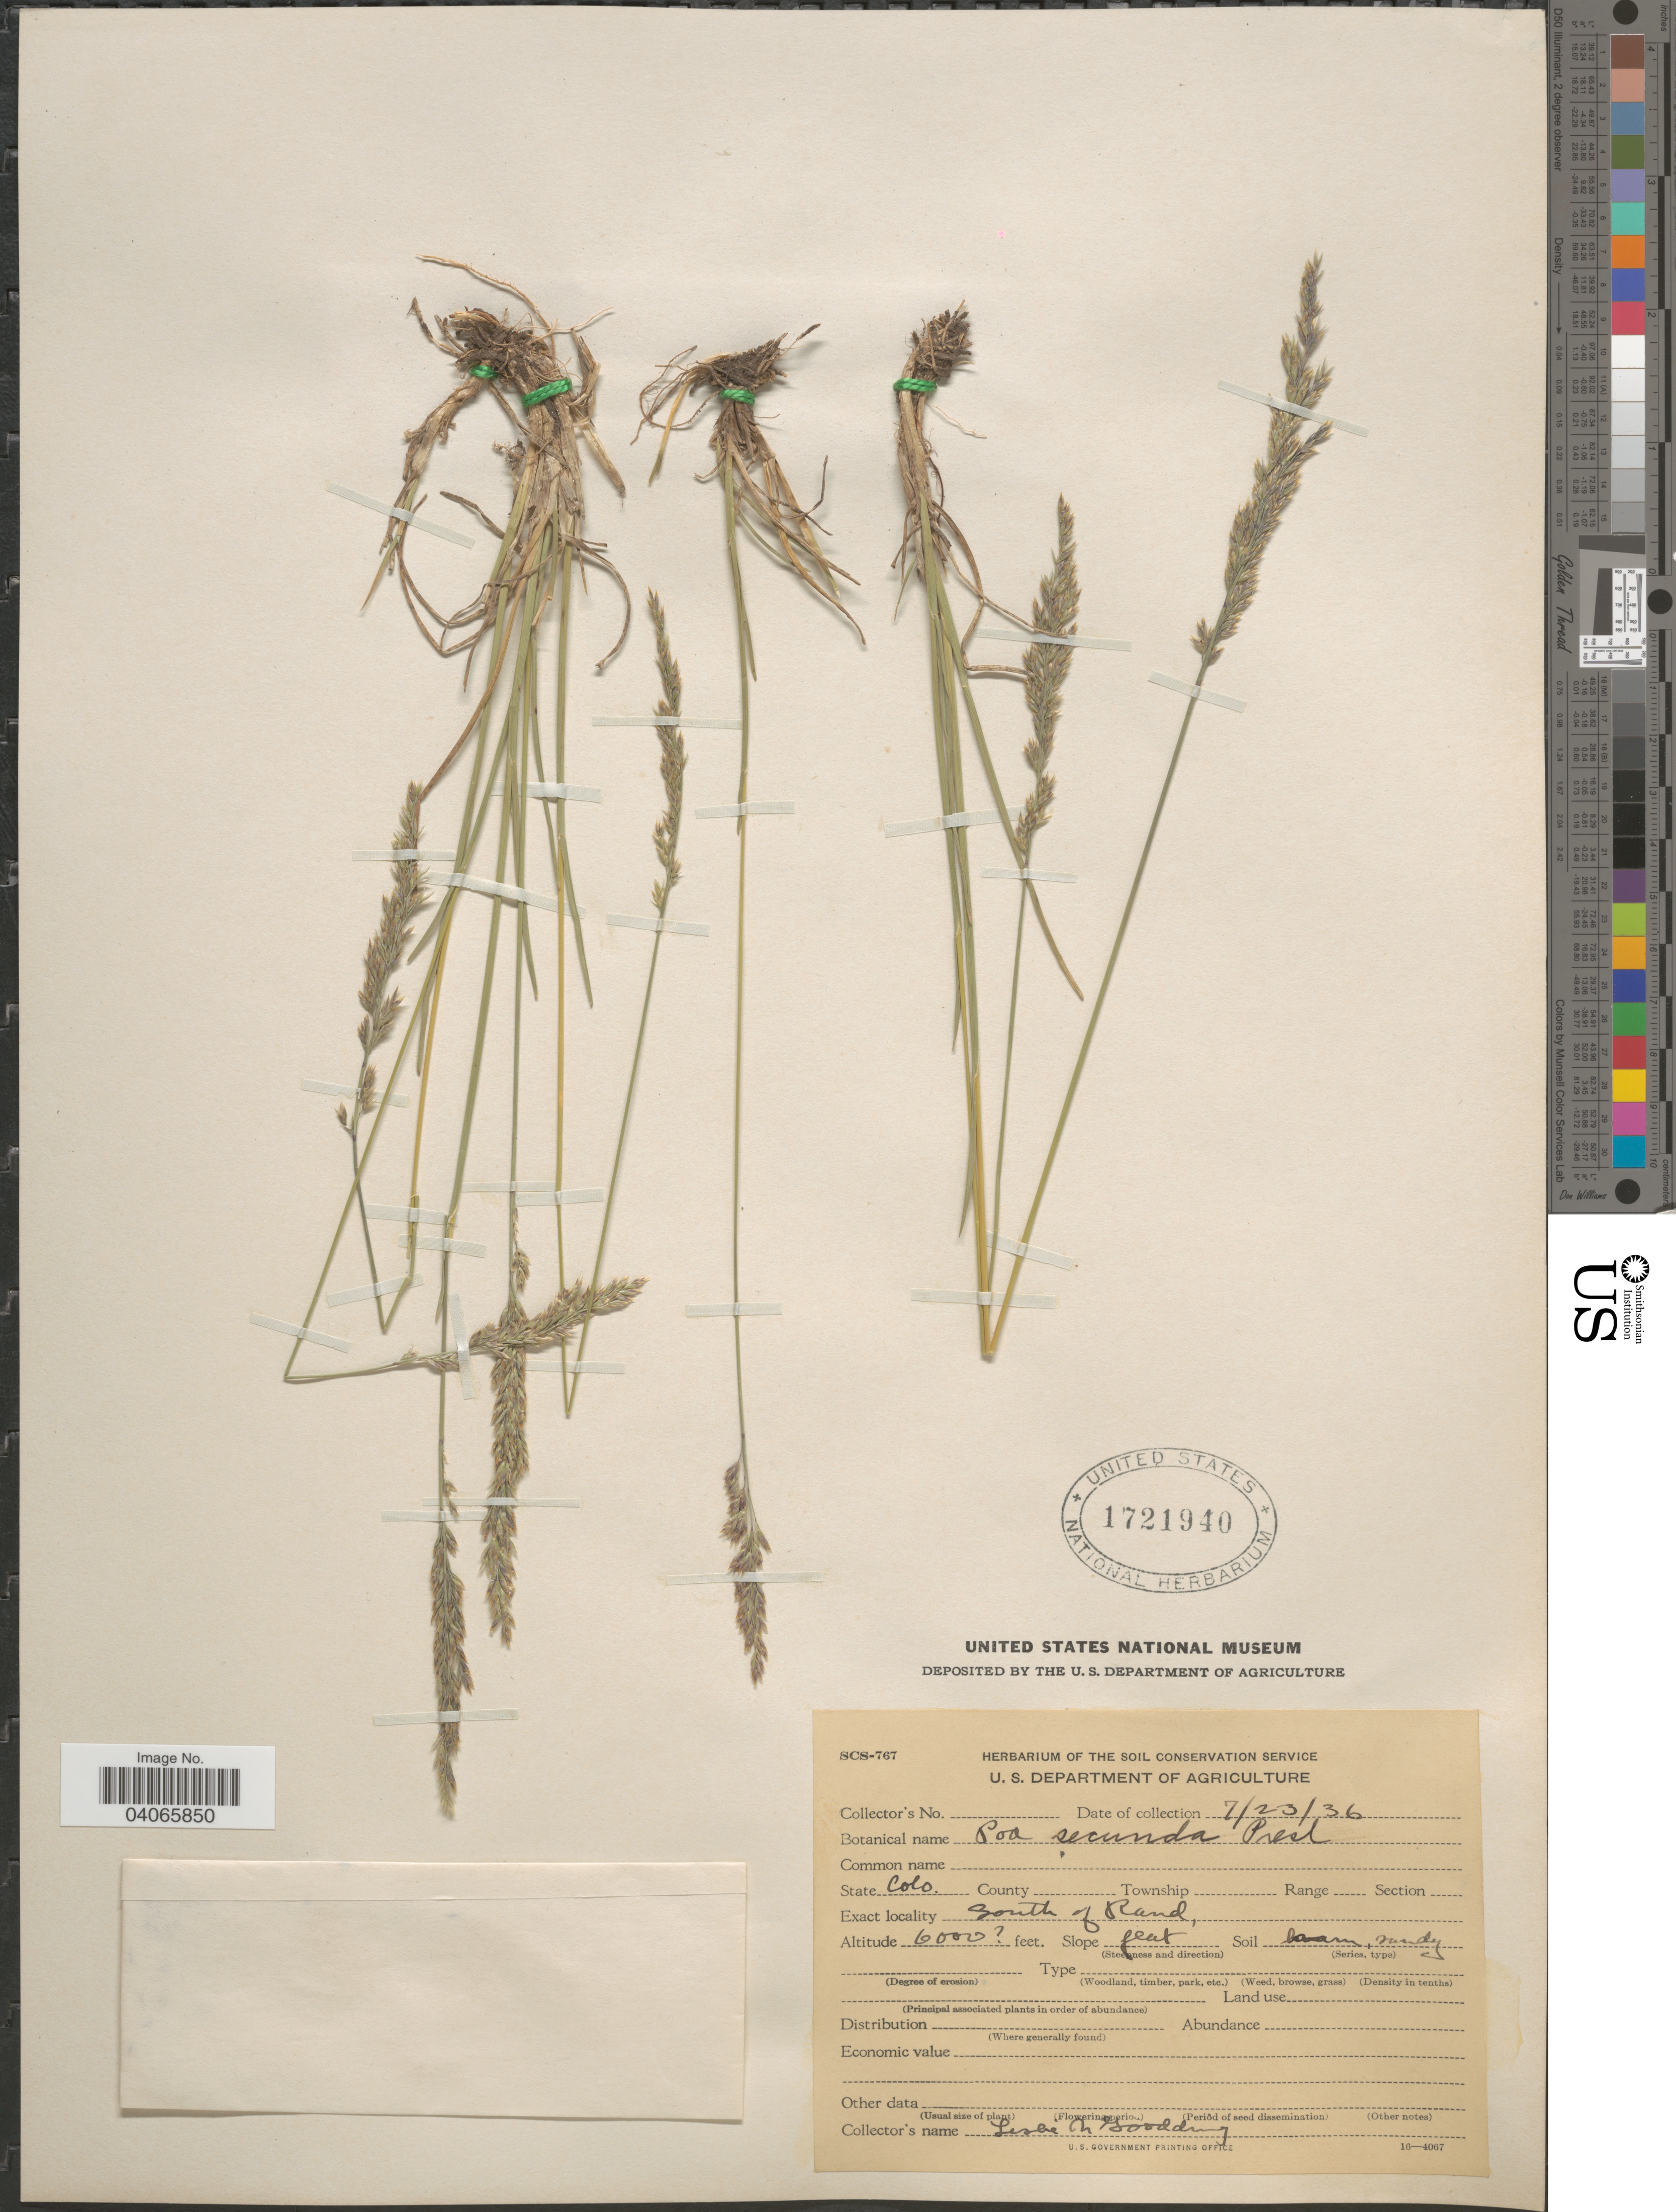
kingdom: Plantae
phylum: Tracheophyta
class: Liliopsida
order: Poales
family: Poaceae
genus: Poa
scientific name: Poa secunda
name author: J. Presl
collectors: L. N. Goodding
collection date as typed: Transcribed d/m/y: 23/7/36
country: United States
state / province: Colorado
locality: South of Ranch.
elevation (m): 1829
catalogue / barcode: US 1721940